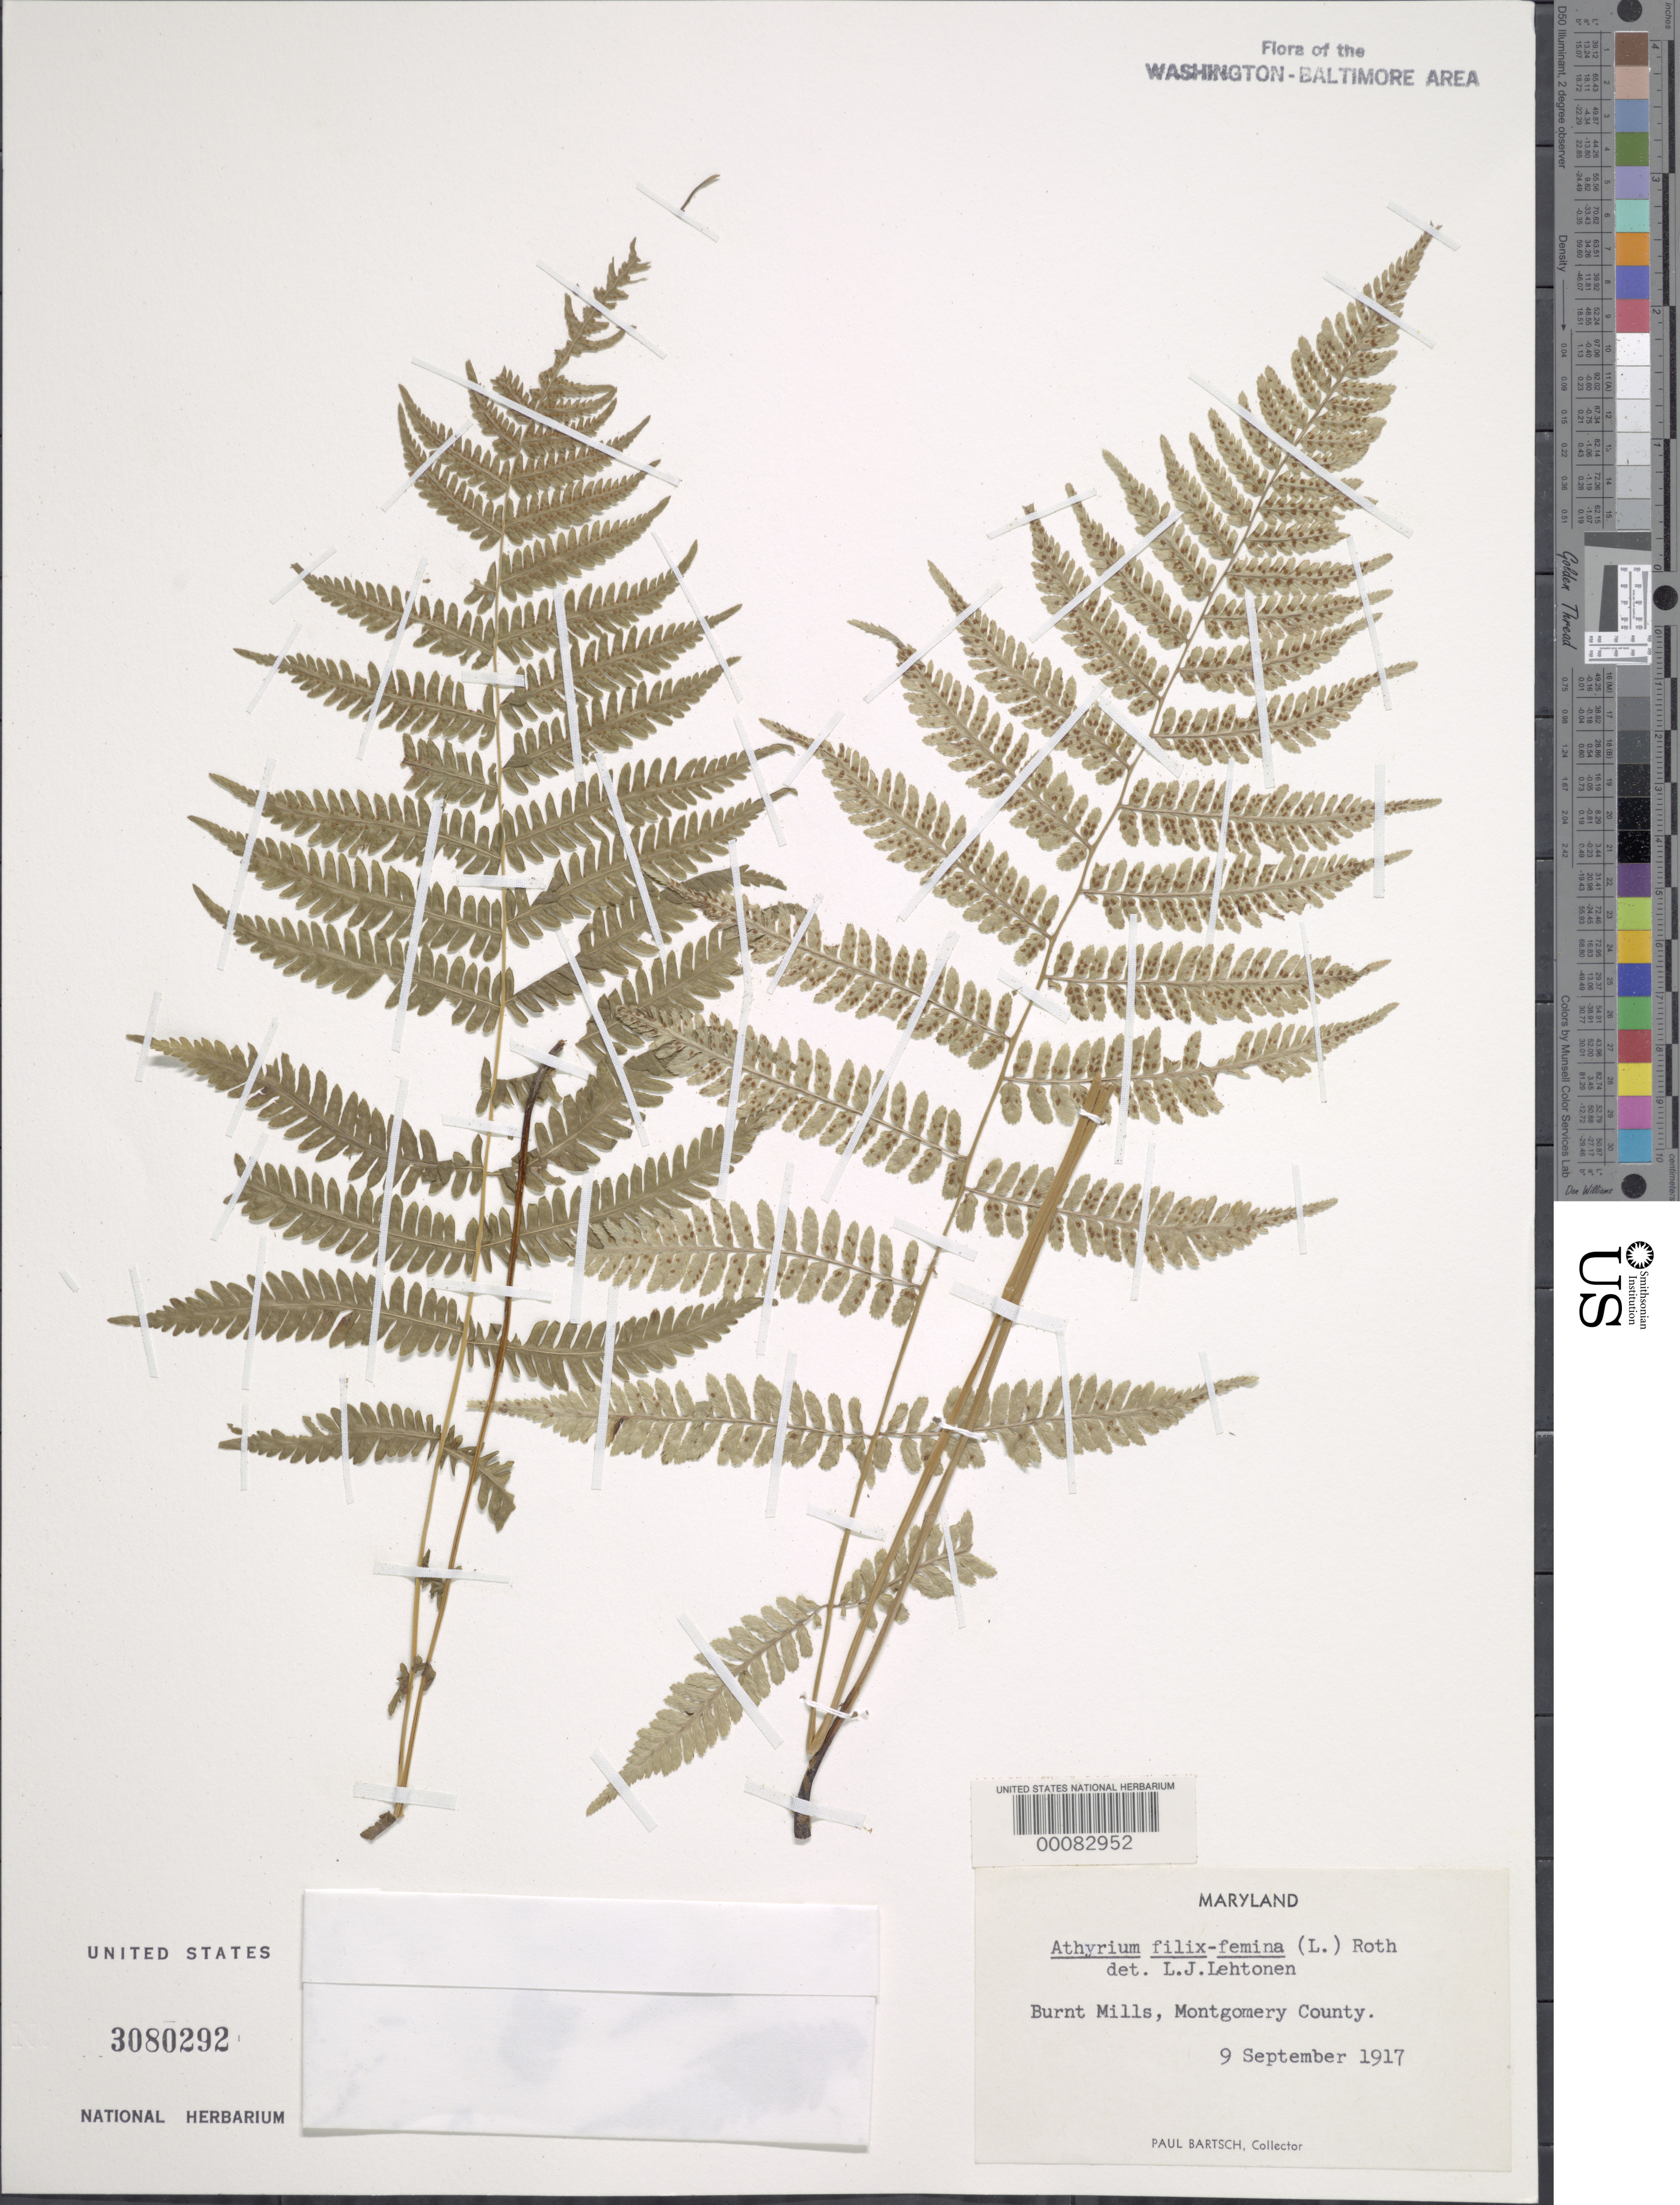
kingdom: Plantae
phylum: Tracheophyta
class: Polypodiopsida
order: Polypodiales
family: Athyriaceae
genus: Athyrium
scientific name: Athyrium filix-femina var. asplenioides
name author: (Michx.) Farw.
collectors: P. Bartsch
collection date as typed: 09 Sep 1917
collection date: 1917-09-09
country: United States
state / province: Maryland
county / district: Montgomery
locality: Burnt Mills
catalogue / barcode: US 3080292